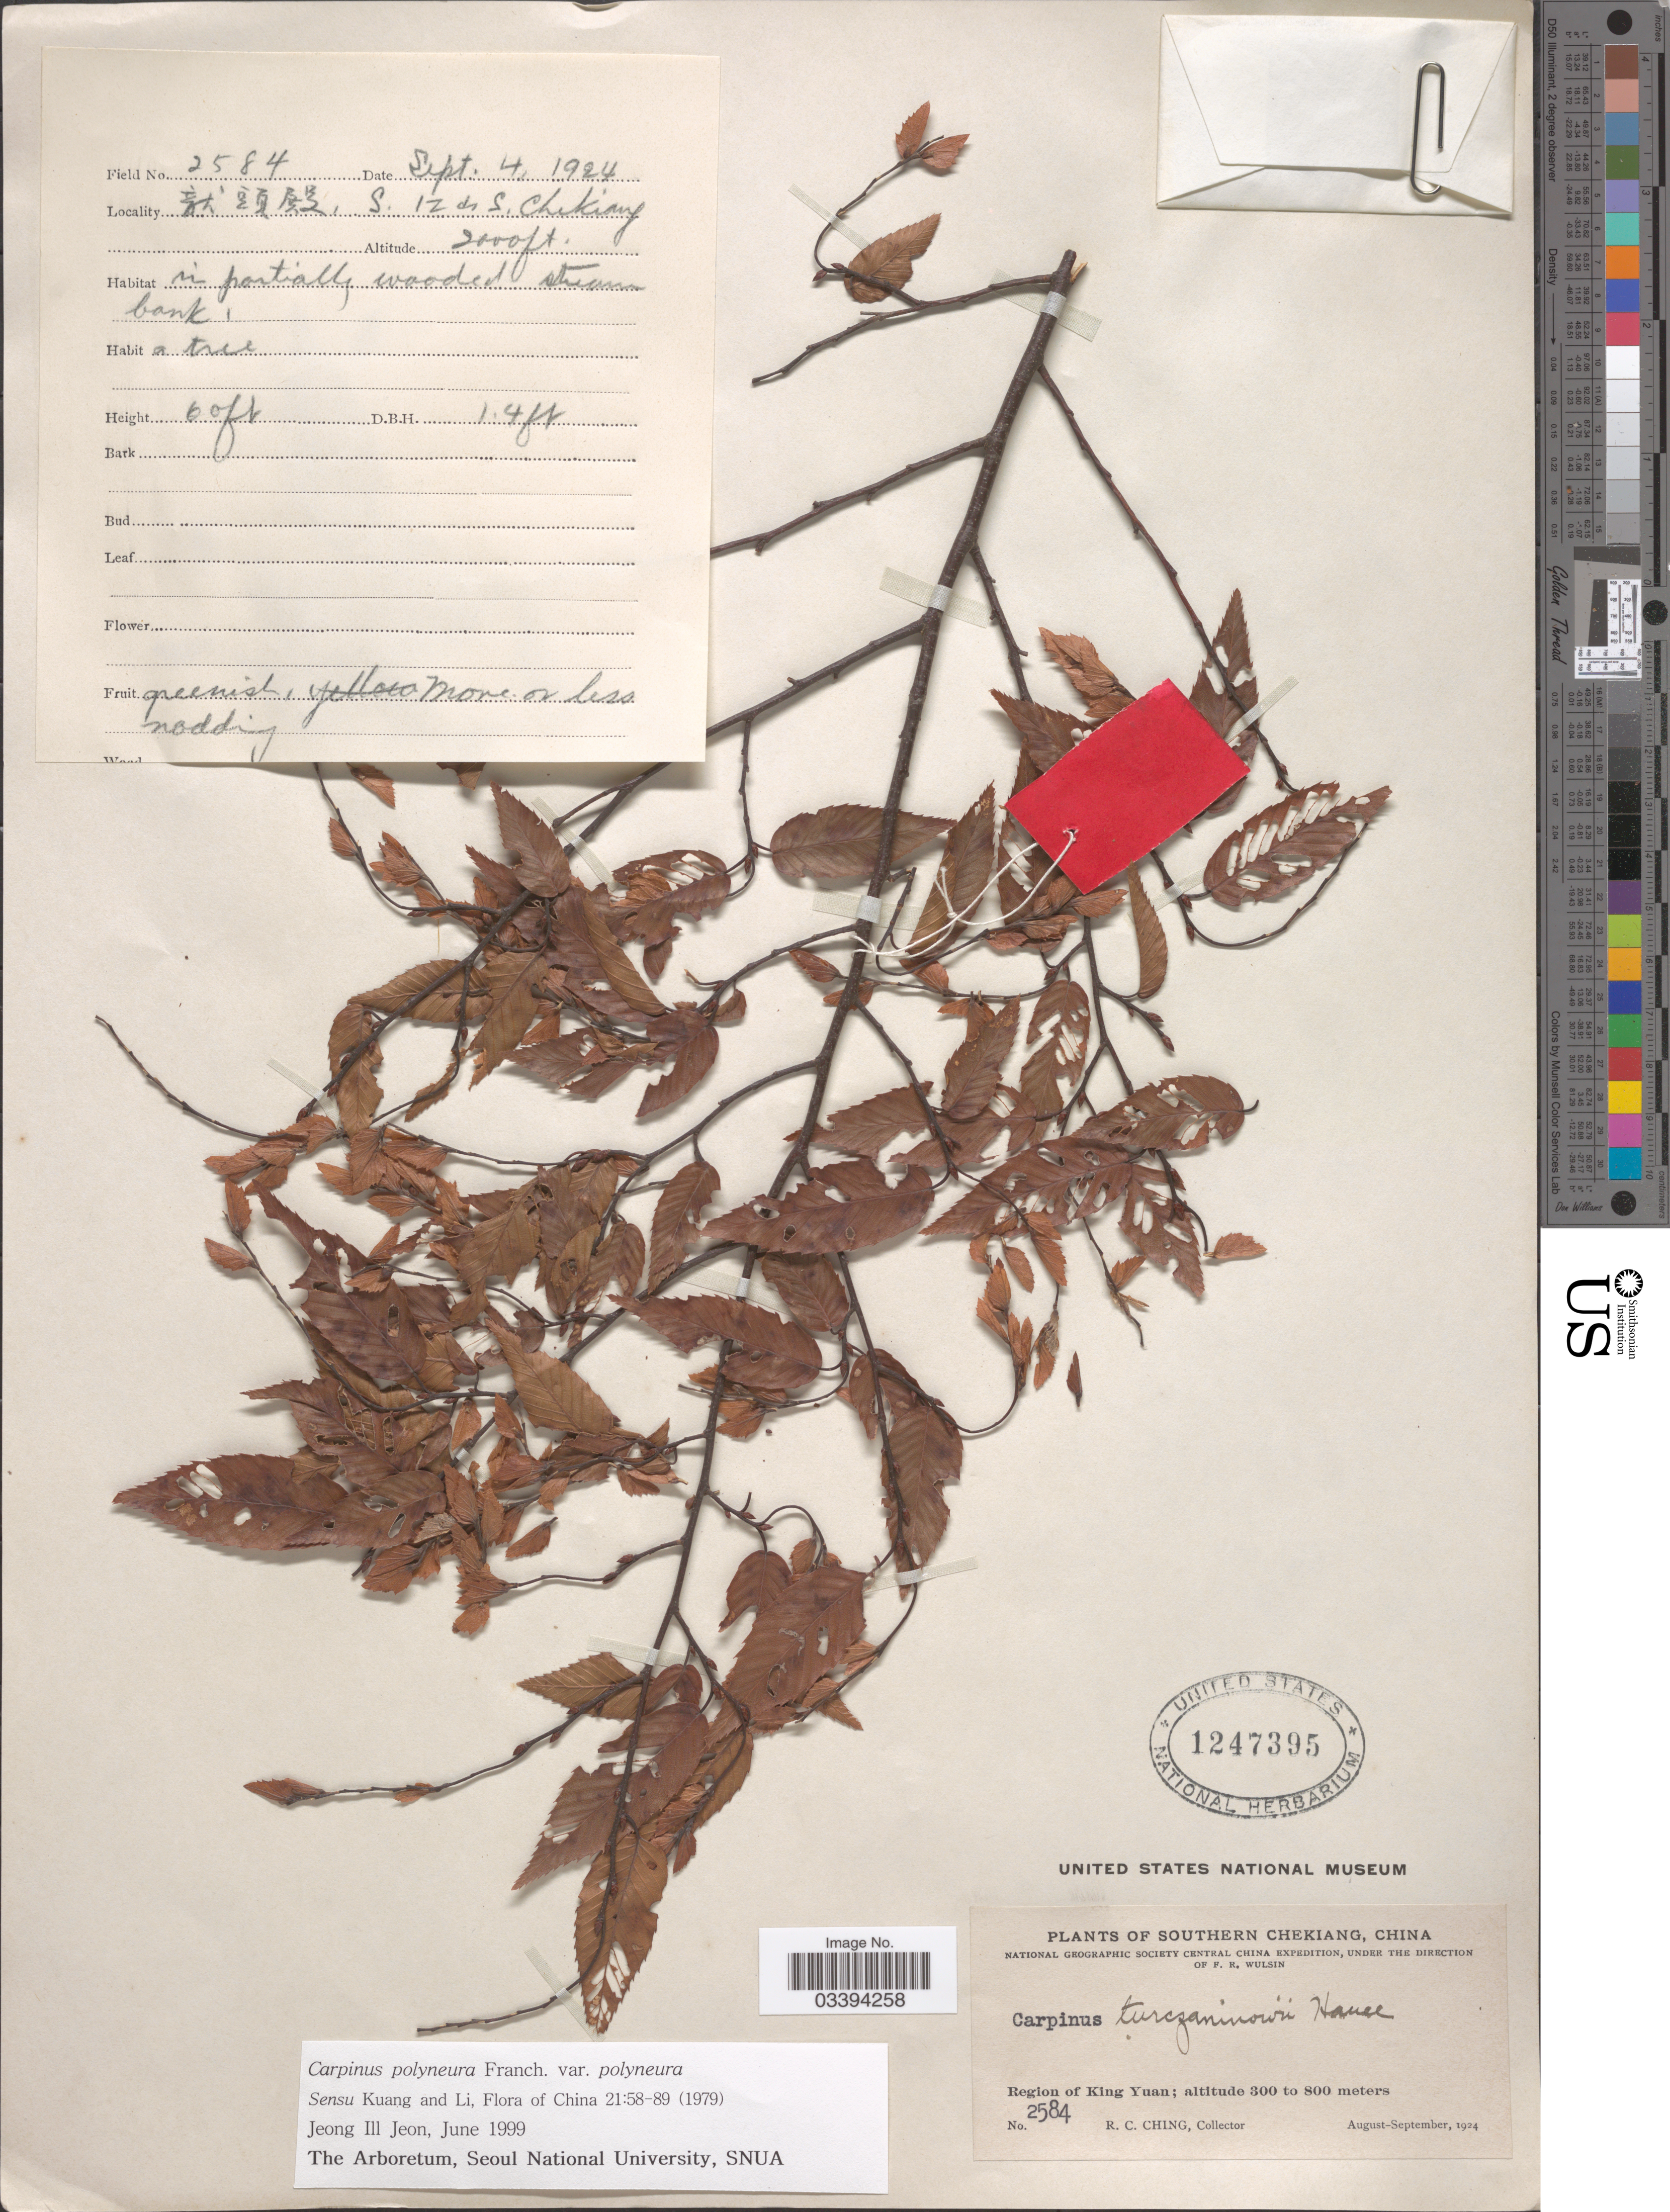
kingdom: Plantae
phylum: Tracheophyta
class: Magnoliopsida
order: Fagales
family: Betulaceae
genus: Carpinus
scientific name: Carpinus polyneura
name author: Franch.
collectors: R. C. Ching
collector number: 2584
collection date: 1924-09-04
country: China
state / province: Zhejiang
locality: X S. 12 de S. Chekiang. Southern Chekiang. Region of King Yuan.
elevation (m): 610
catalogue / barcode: US 1247395